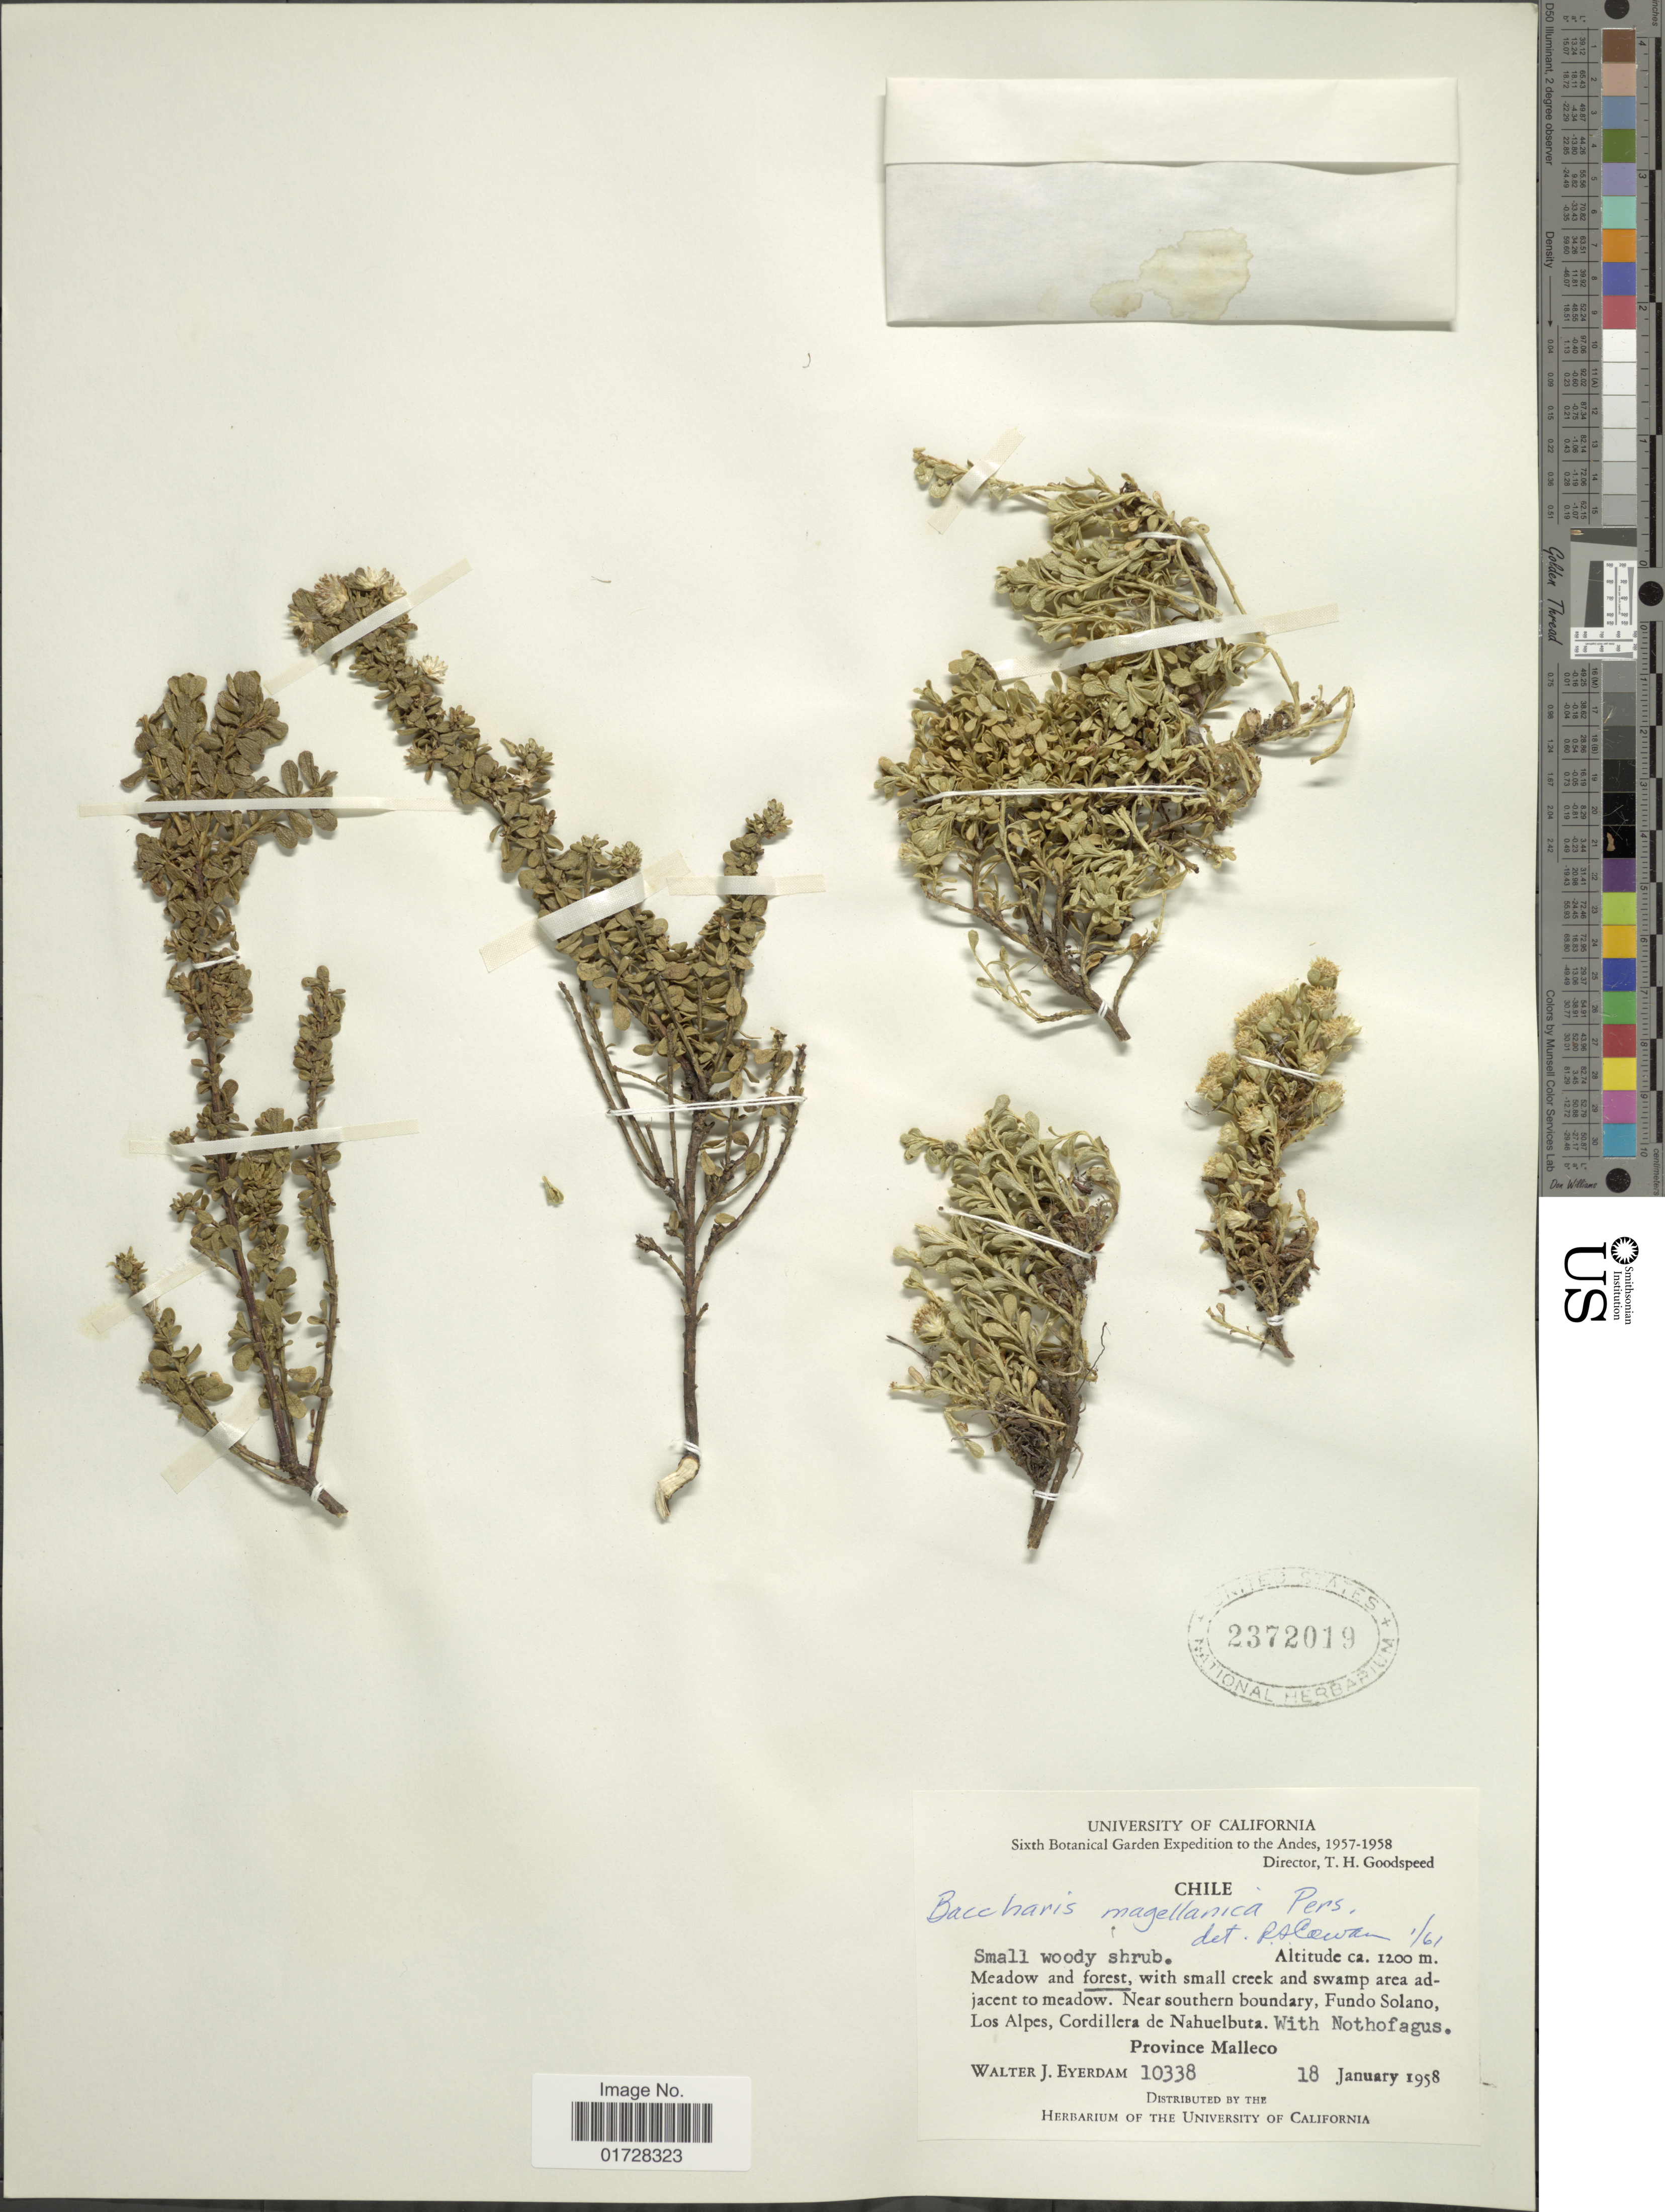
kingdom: Plantae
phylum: Tracheophyta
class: Magnoliopsida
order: Asterales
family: Asteraceae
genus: Baccharis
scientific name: Baccharis tricuneata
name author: (L. f.) Pers.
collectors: W. J. Eyerdam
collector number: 10338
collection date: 1958-01-18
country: Chile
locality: Andes, near southern boundary, Fundo Solano, Los Alpes, Cordillera de Nahuelbuta, Province Malleco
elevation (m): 1200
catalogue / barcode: US 2372019